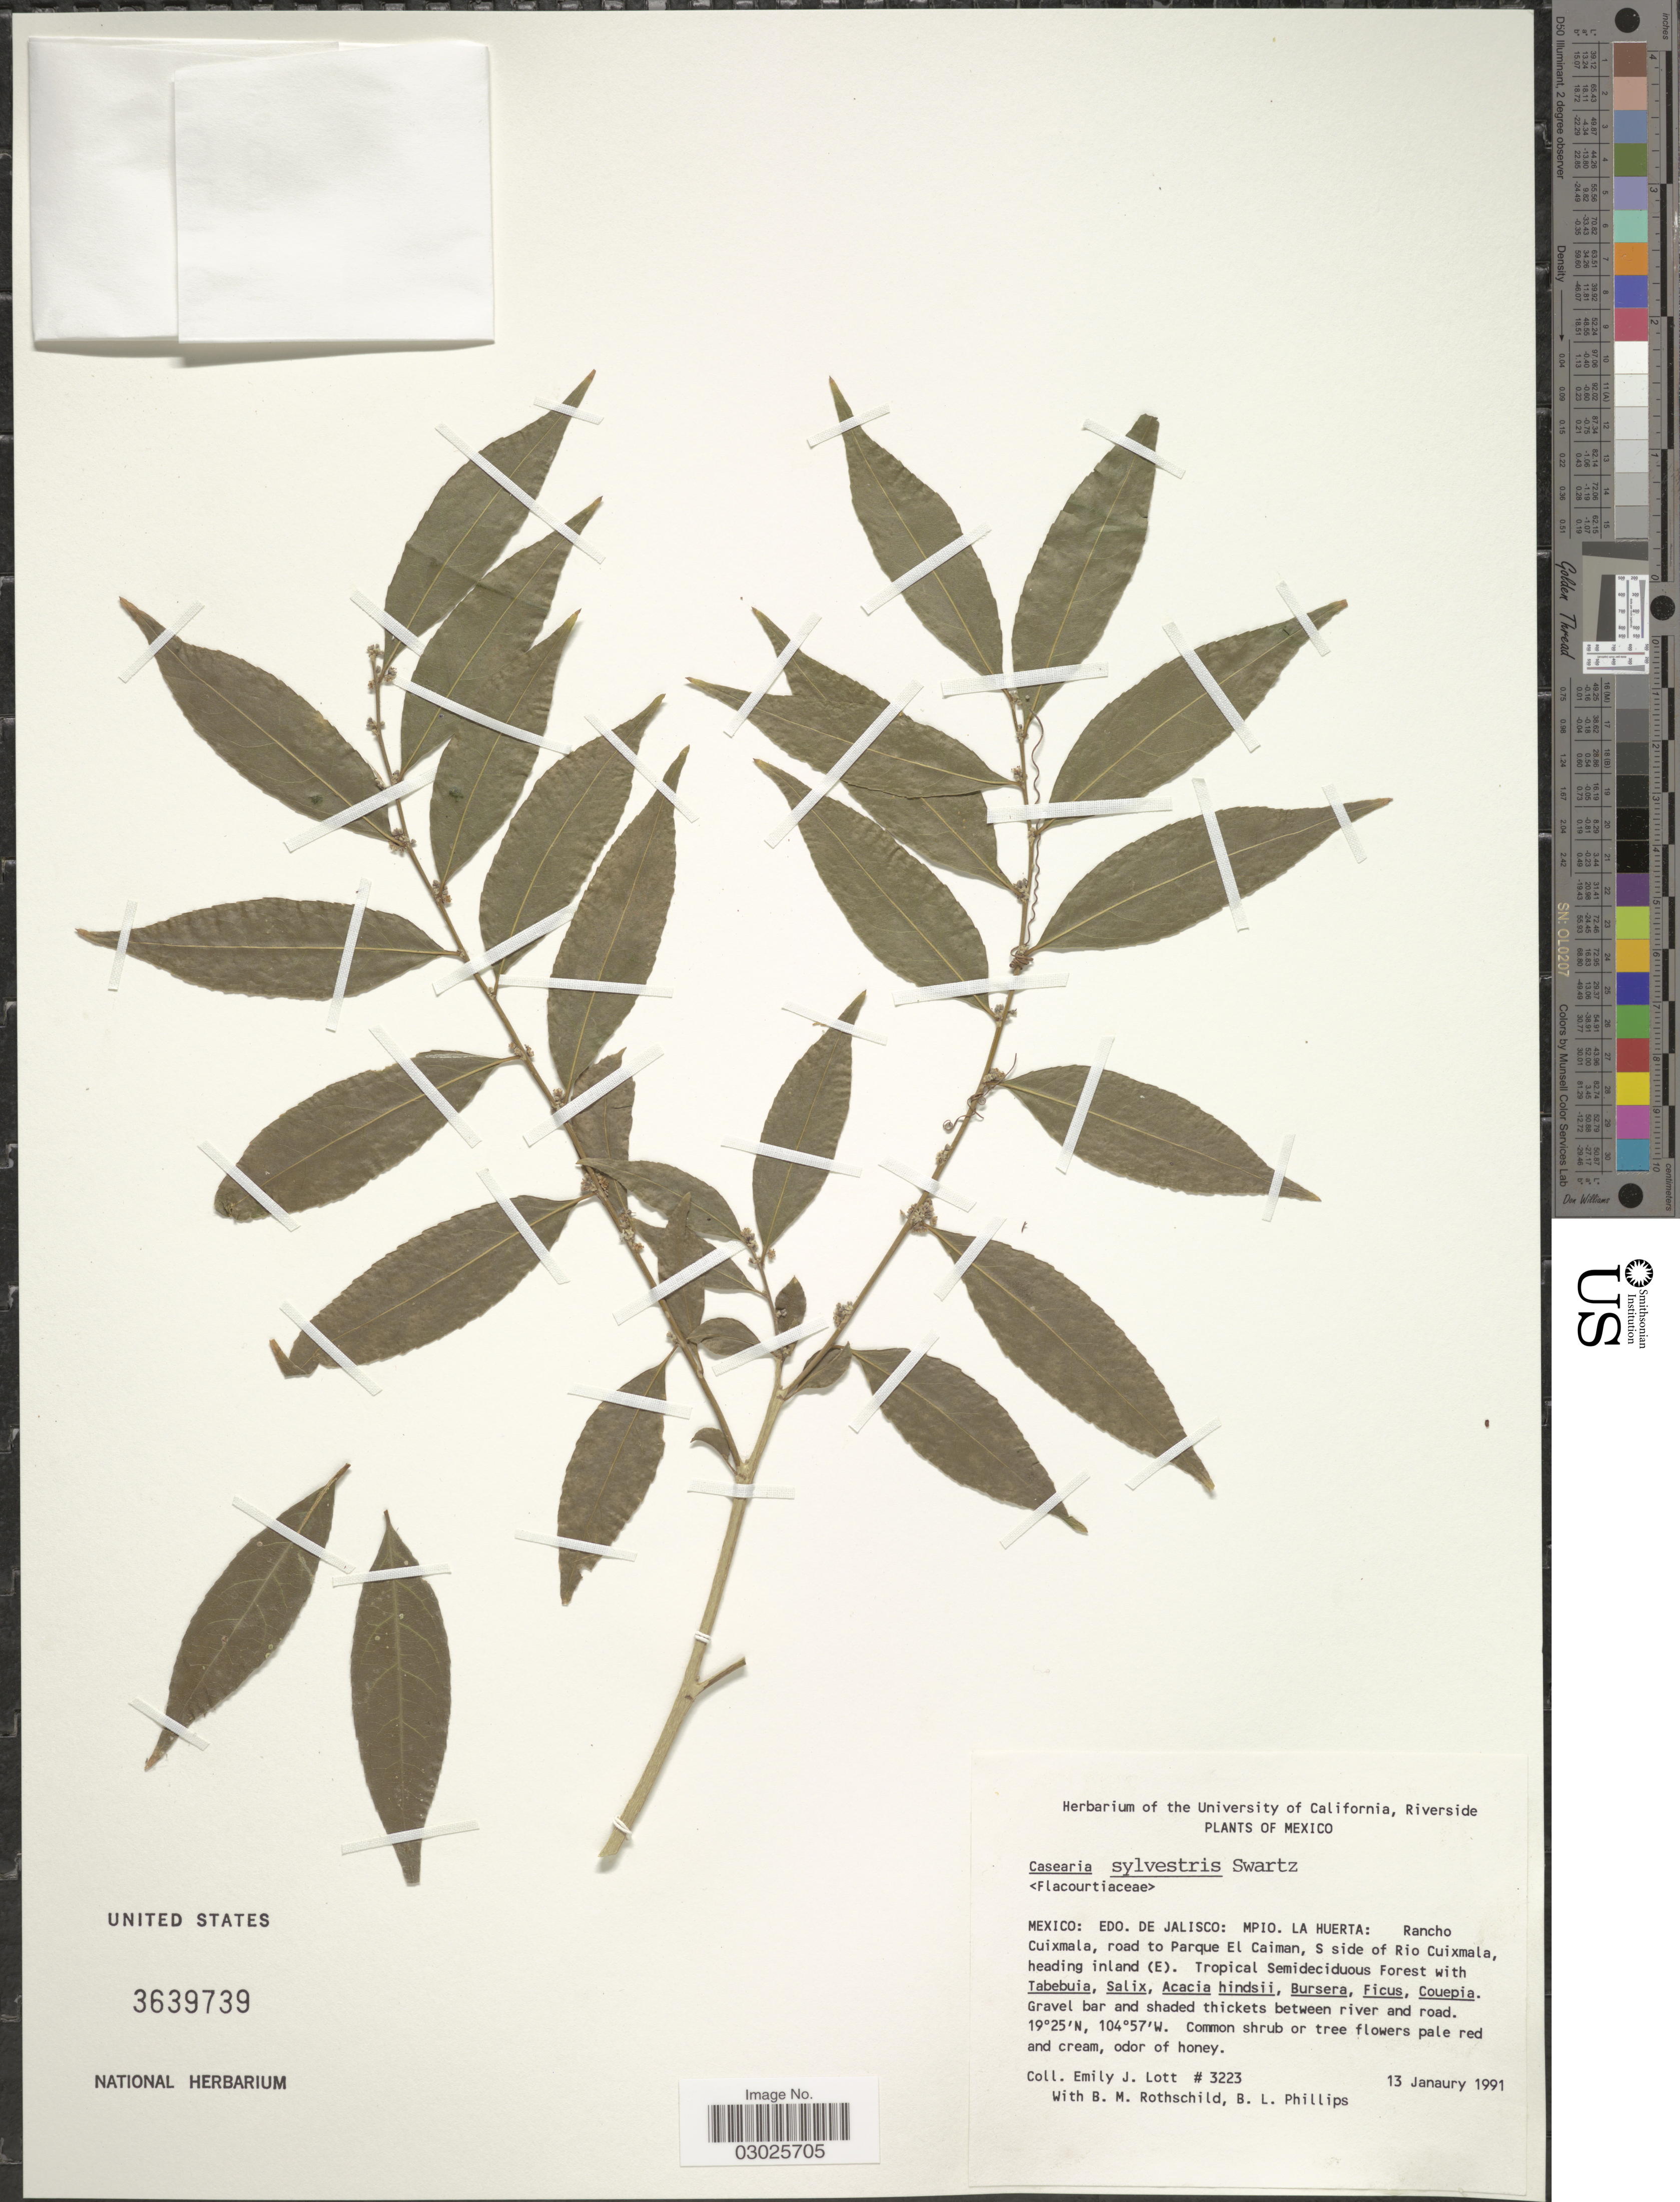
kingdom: Plantae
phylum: Tracheophyta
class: Magnoliopsida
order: Malpighiales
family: Salicaceae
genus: Casearia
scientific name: Casearia sylvestris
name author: Sw.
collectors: E. J. Lott, B. Rothschild & B. L. Phillips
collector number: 3223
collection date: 1991-01-13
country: Mexico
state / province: Jalisco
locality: Mpio. La Huerta: Rancho Cuixmala, road to Parque El Caiman, S side of Rio Cuixmala, heading inland (E).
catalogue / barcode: US 3639739